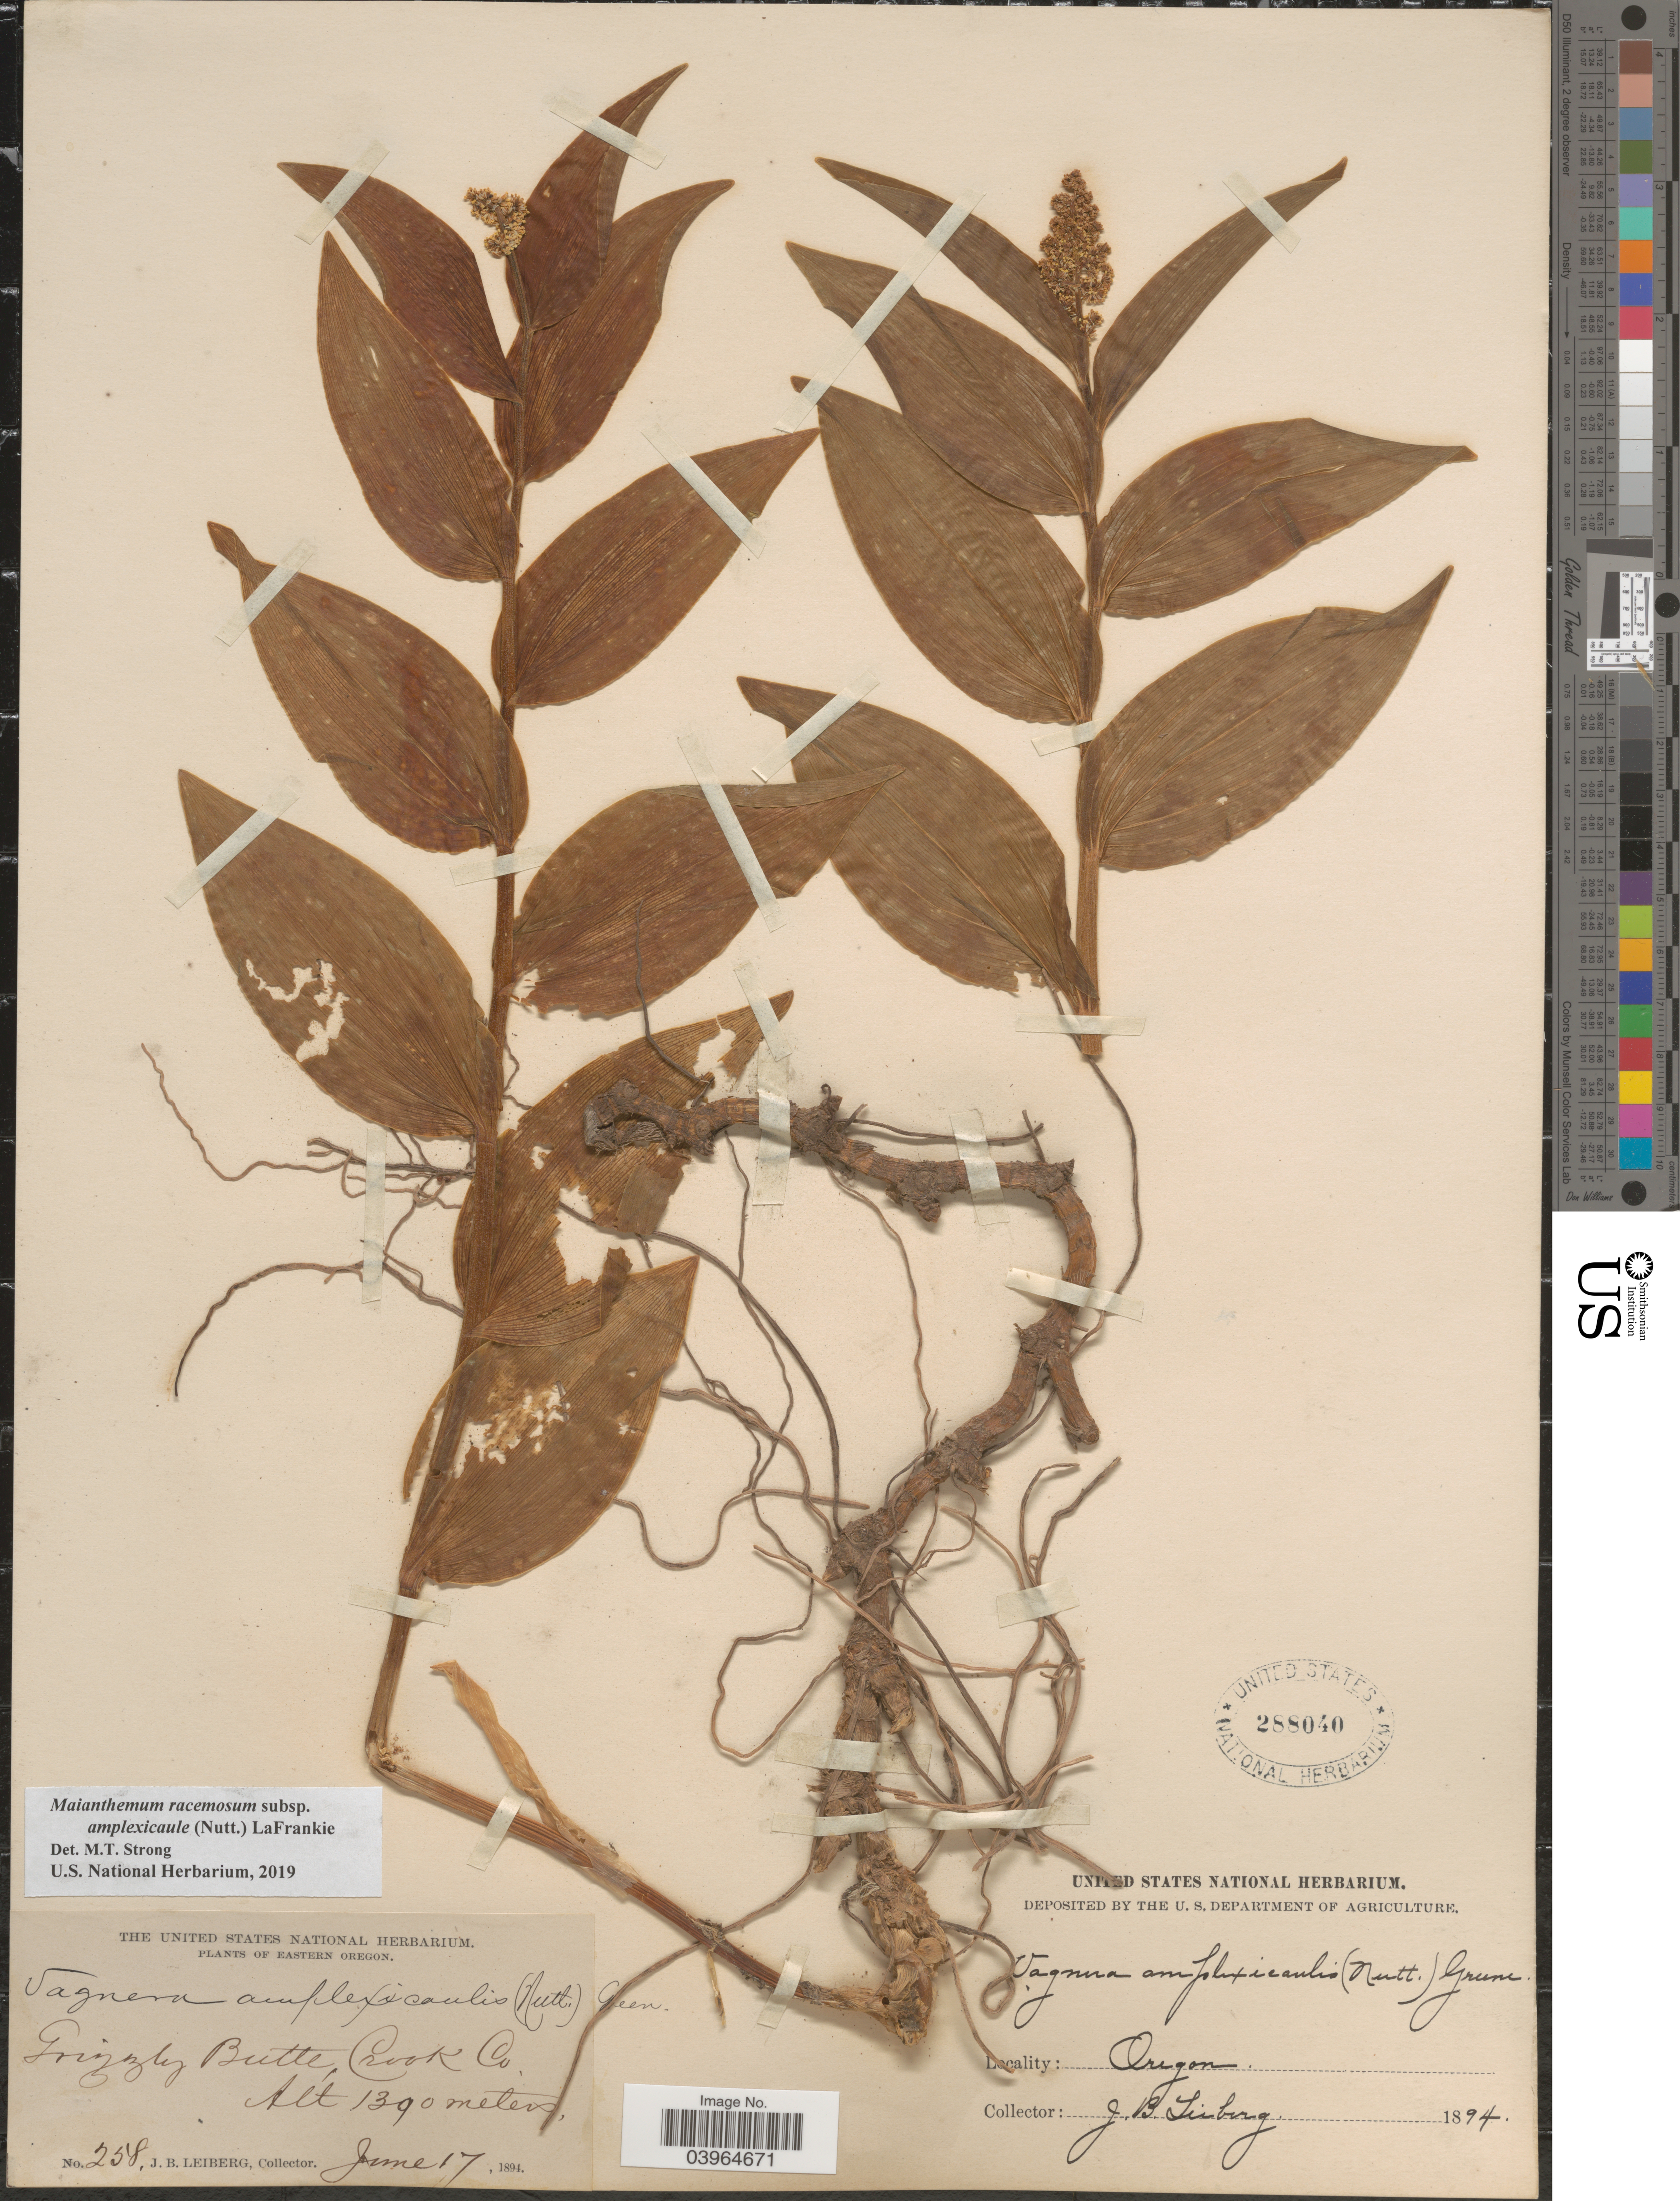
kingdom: Plantae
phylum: Tracheophyta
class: Liliopsida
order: Asparagales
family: Asparagaceae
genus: Maianthemum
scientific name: Maianthemum racemosum subsp. amplexicaule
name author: (Nutt.) LaFrankie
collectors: J. B. Leiberg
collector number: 258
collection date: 1894-06-17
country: United States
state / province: Oregon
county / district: Crook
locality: Eastern Oregon. Grizzly Butte, Crook Co.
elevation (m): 1390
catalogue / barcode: US 288040